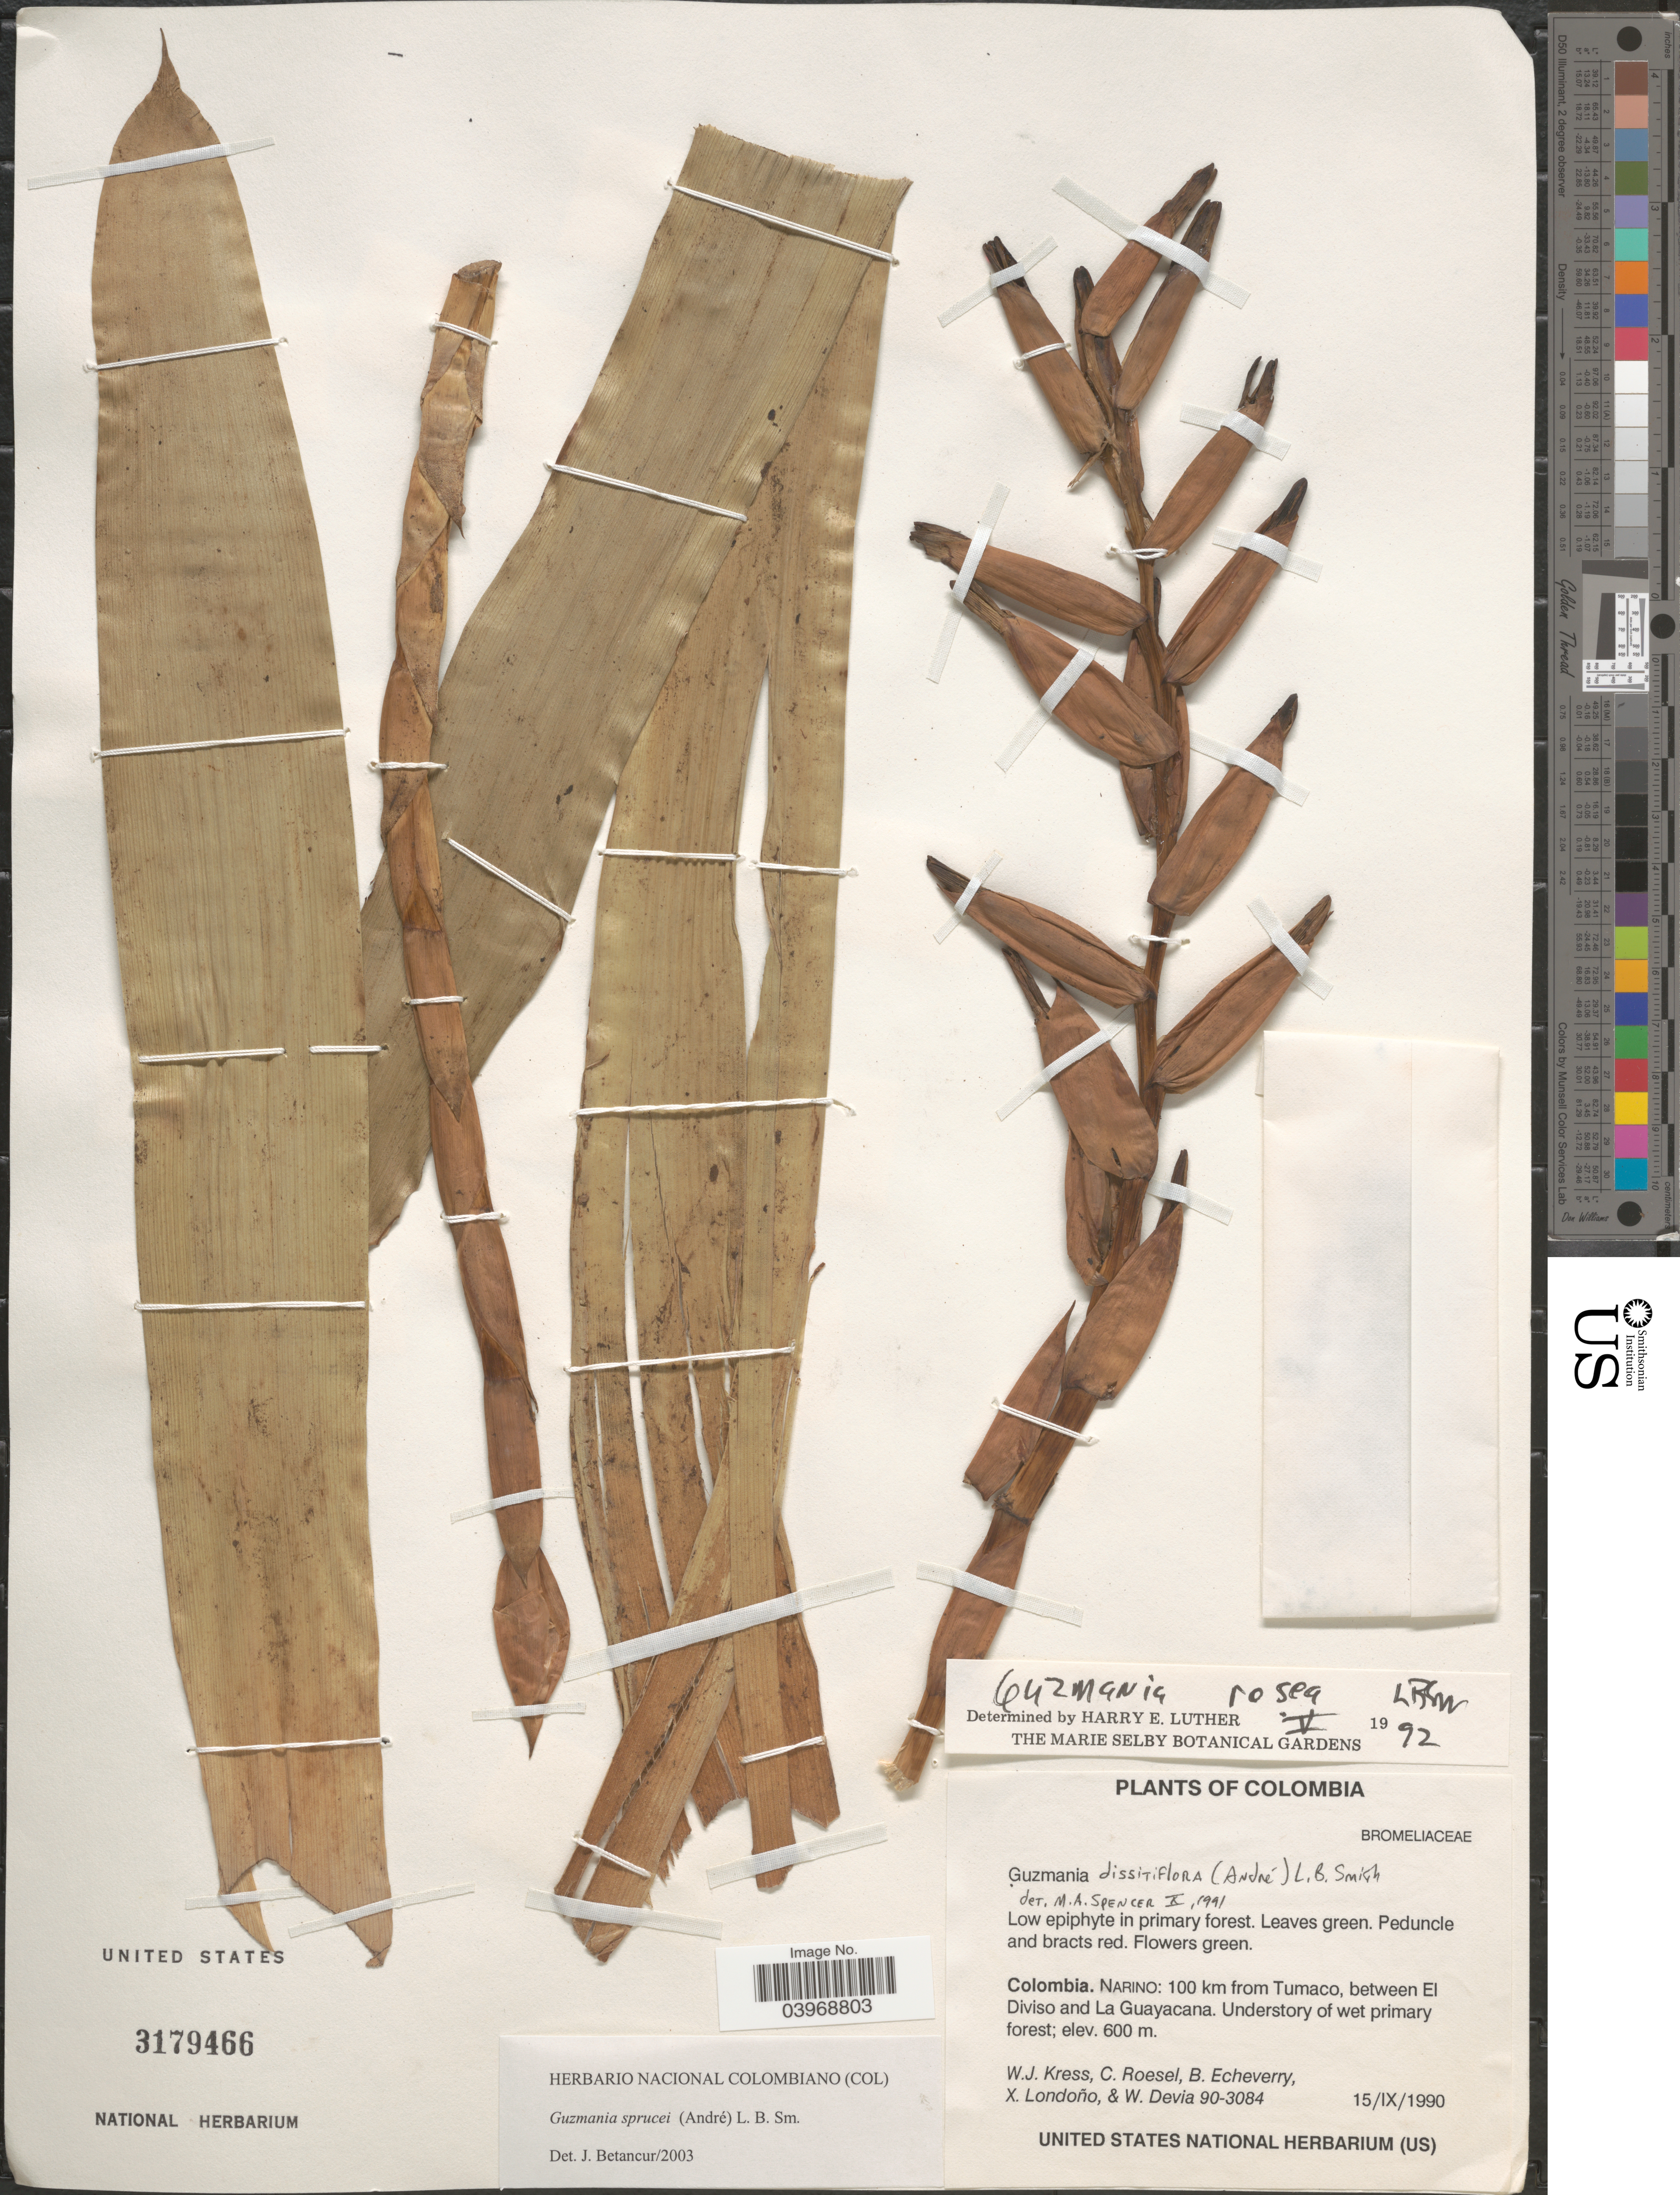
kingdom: Plantae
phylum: Tracheophyta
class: Liliopsida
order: Poales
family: Bromeliaceae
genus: Guzmania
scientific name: Guzmania sprucei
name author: (André) L.B. Sm.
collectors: W. J. Kress, C. S. Roesel, B. Echeverry, X. Londoño & W. Devia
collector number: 90-3084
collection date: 1990-09-15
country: Colombia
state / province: Nariño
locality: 100 km from Tumaco, between El Diviso and La Guayacana. Understory of wet primary forest.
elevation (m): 600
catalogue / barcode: US 3179466